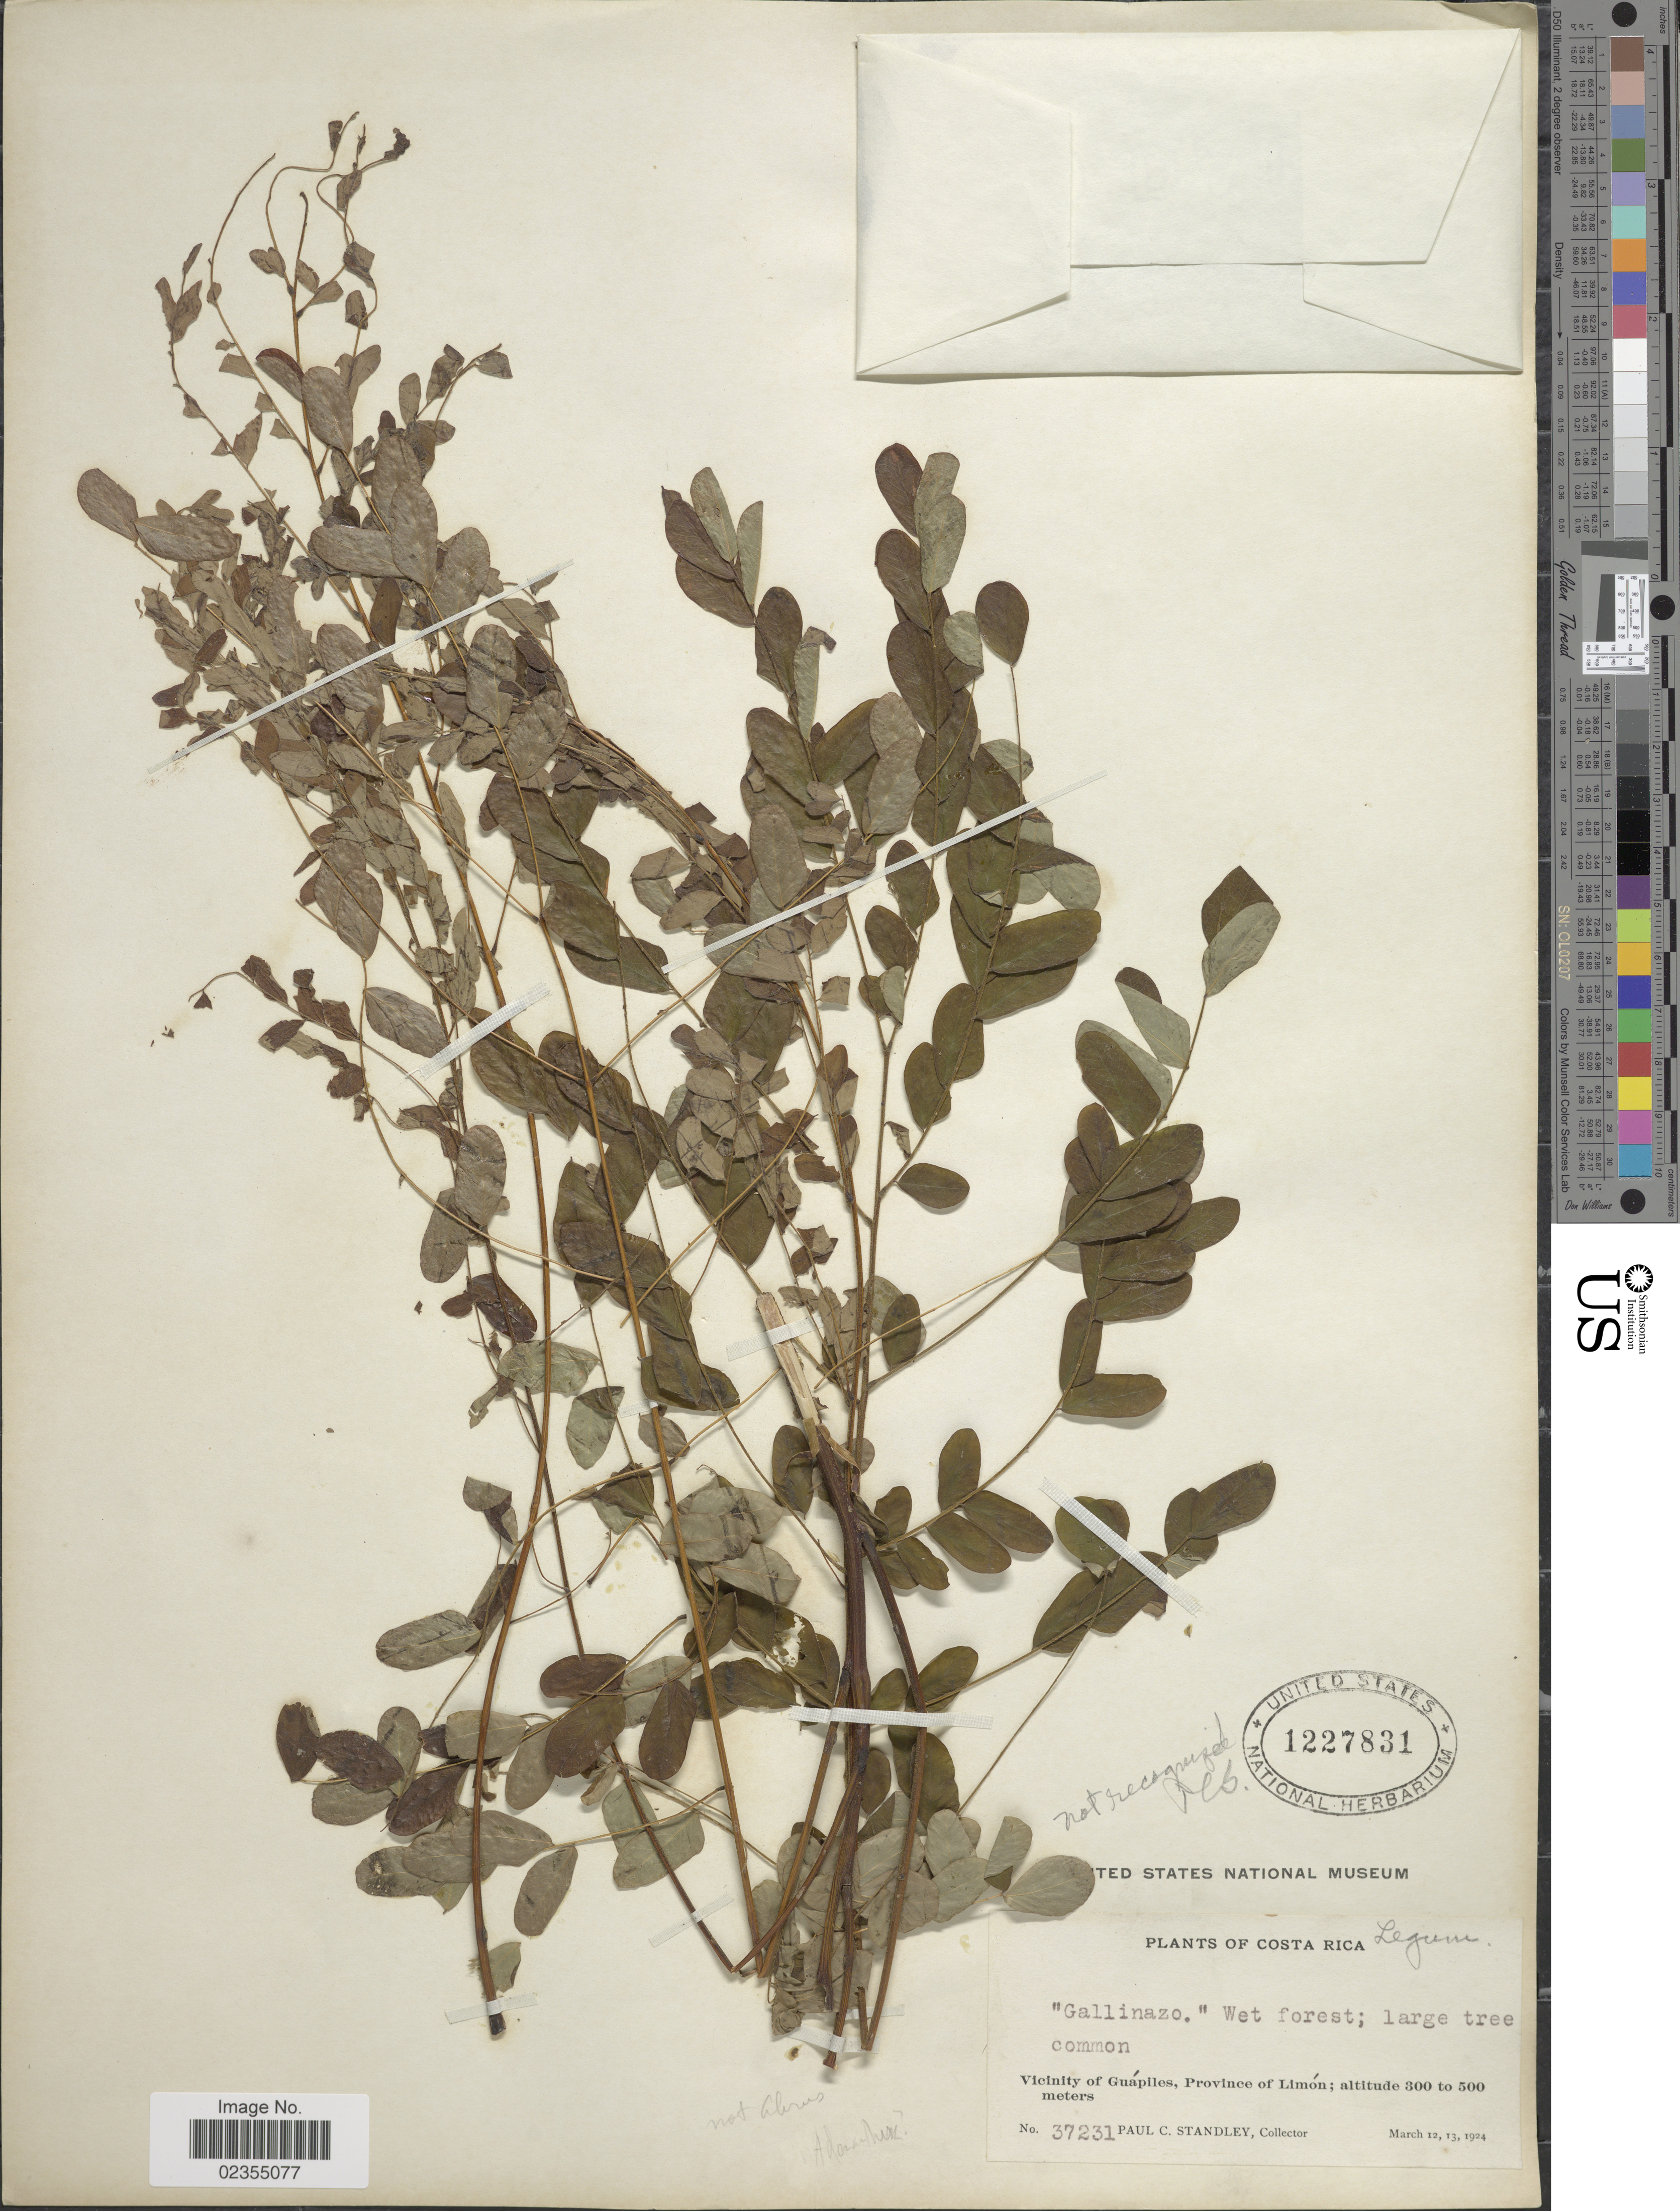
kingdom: Plantae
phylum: Tracheophyta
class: Magnoliopsida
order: Fabales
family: Fabaceae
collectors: P. C. Standley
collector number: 37231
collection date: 1924-03-12/1924-03-13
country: Costa Rica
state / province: Limón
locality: Vicinity of Guápiles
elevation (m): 300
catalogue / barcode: US 1227831